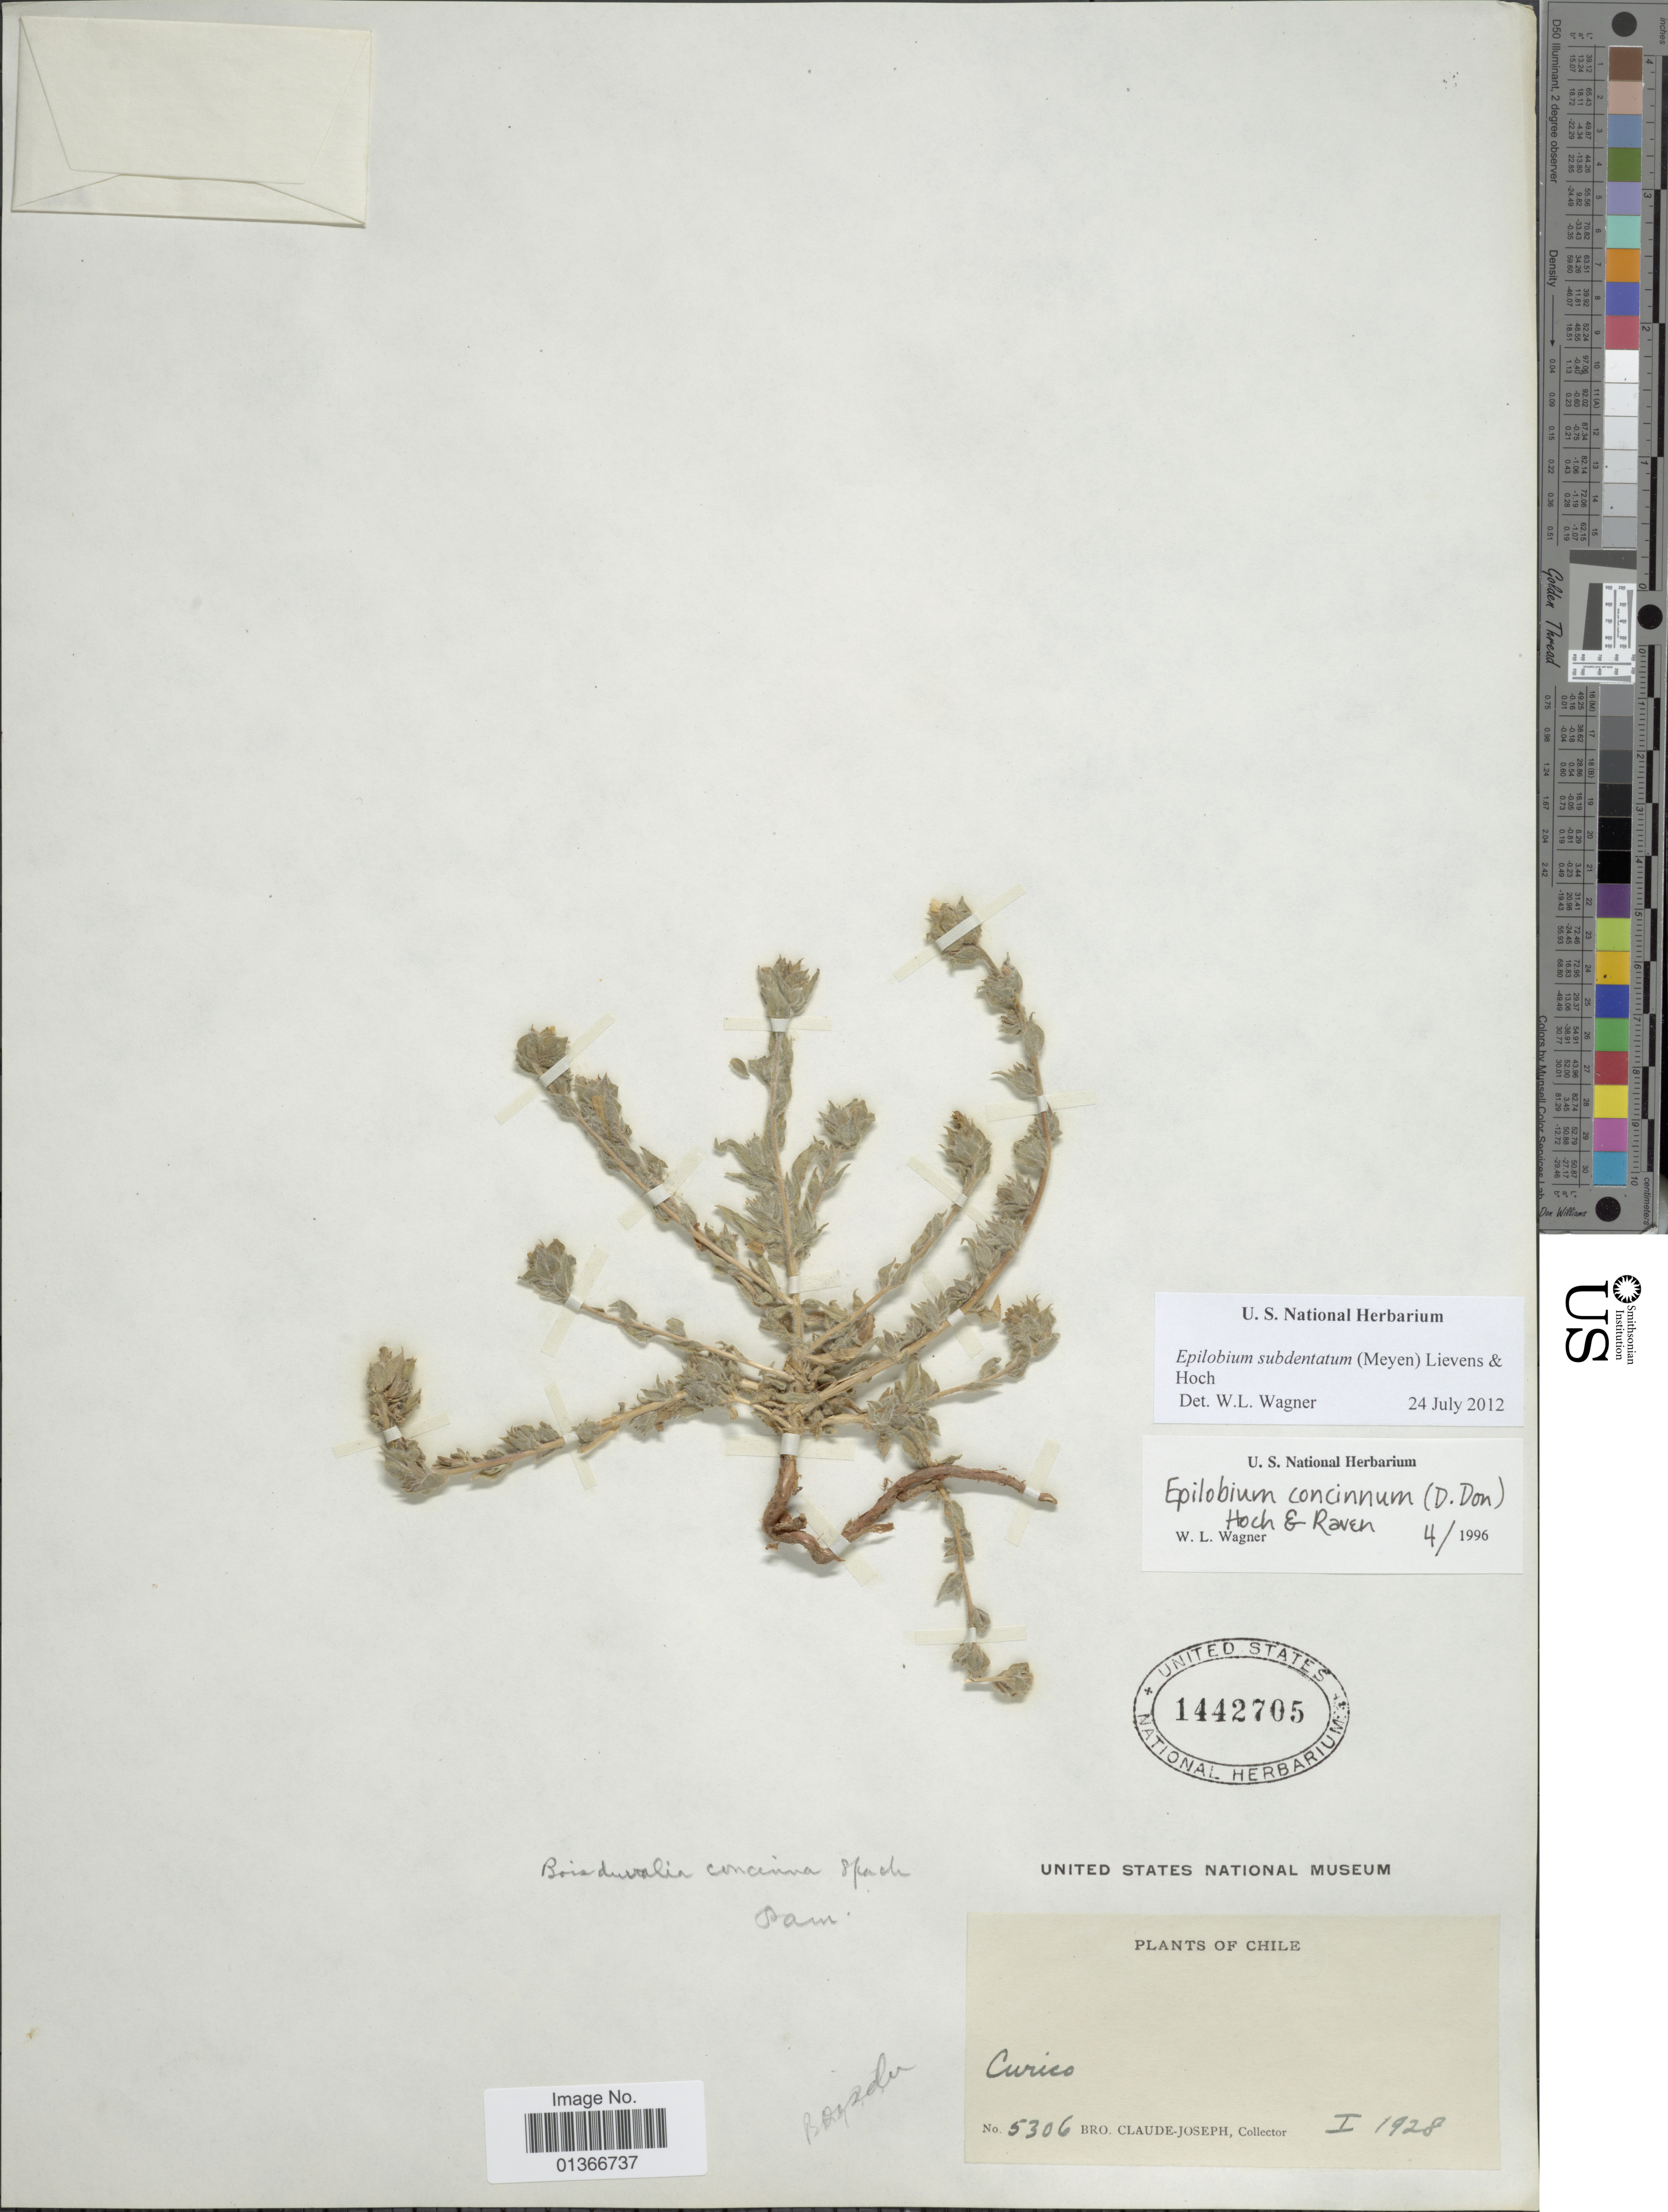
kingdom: Plantae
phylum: Tracheophyta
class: Magnoliopsida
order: Myrtales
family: Onagraceae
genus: Epilobium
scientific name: Epilobium subdentatum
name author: (Meyen) Lievens & Hoch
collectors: Bro. Claude-Joseph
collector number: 5306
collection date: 1928-01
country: Chile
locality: Curico.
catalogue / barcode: US 1442705